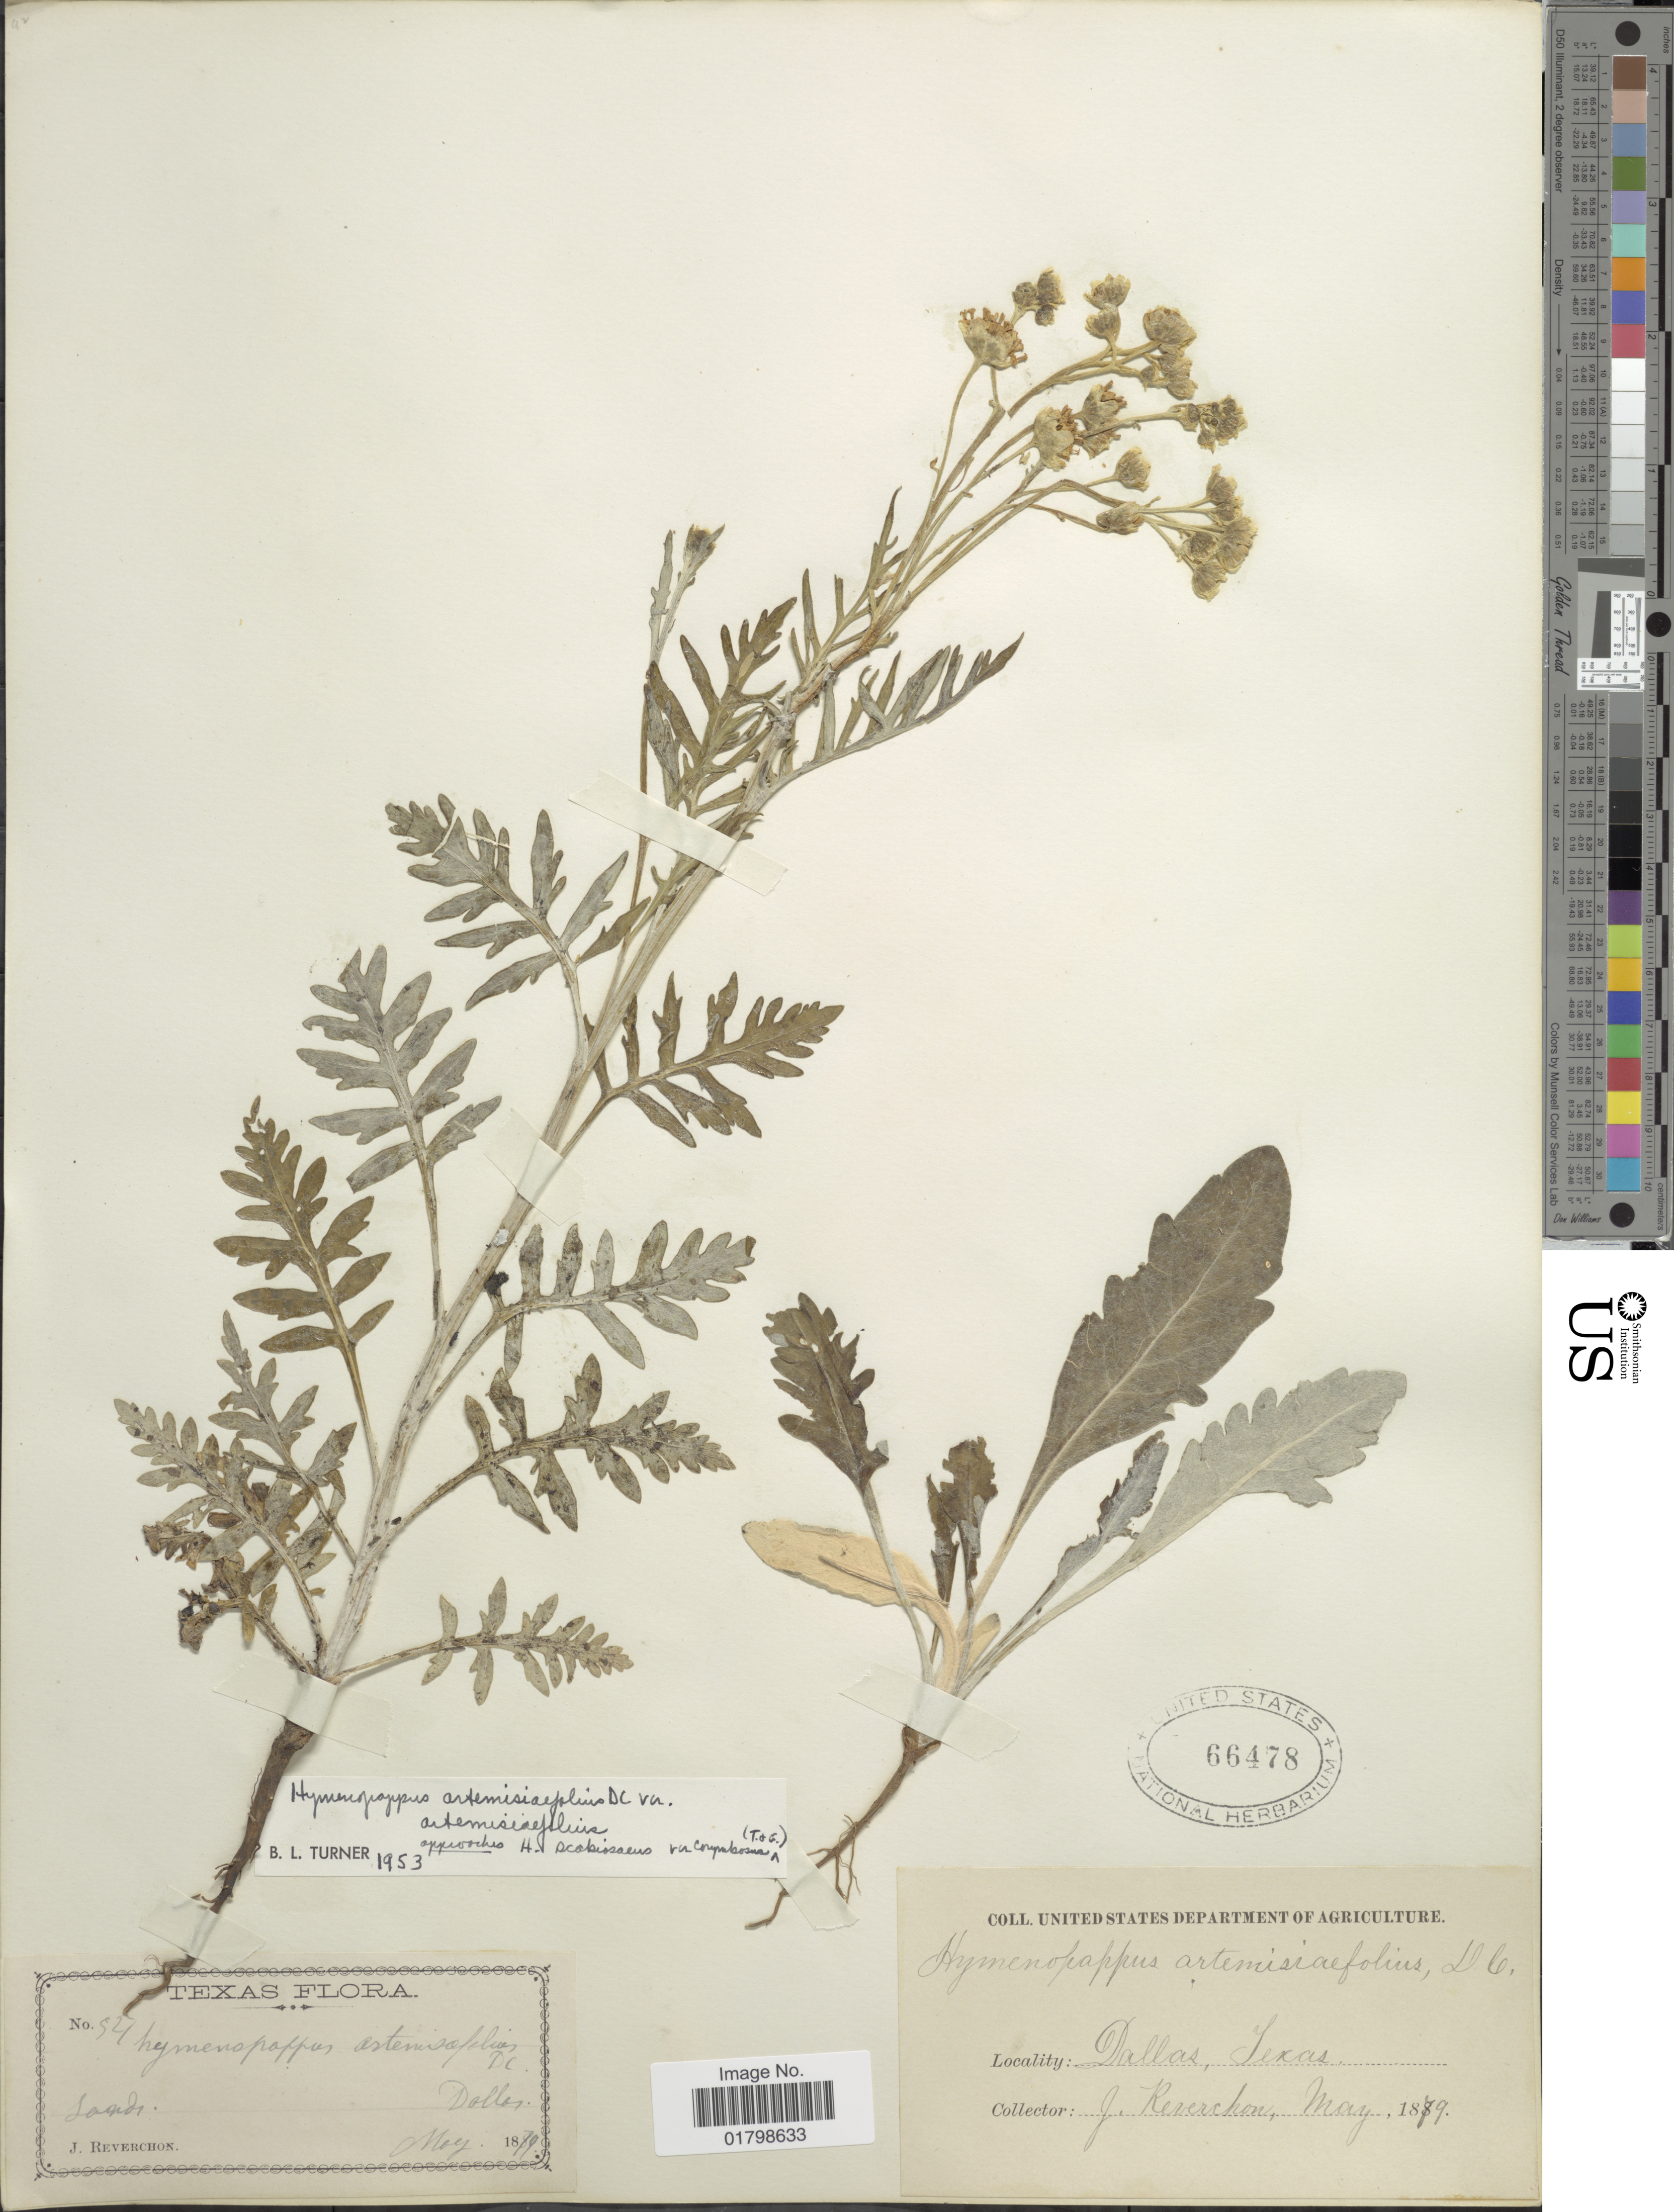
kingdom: Plantae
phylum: Tracheophyta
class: Magnoliopsida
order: Asterales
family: Asteraceae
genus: Hymenopappus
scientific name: Hymenopappus artemisiifolius var. artemisiifolius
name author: DC.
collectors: J. Reverchon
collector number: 54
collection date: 1879-05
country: United States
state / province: Texas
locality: Dallas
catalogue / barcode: US 66478